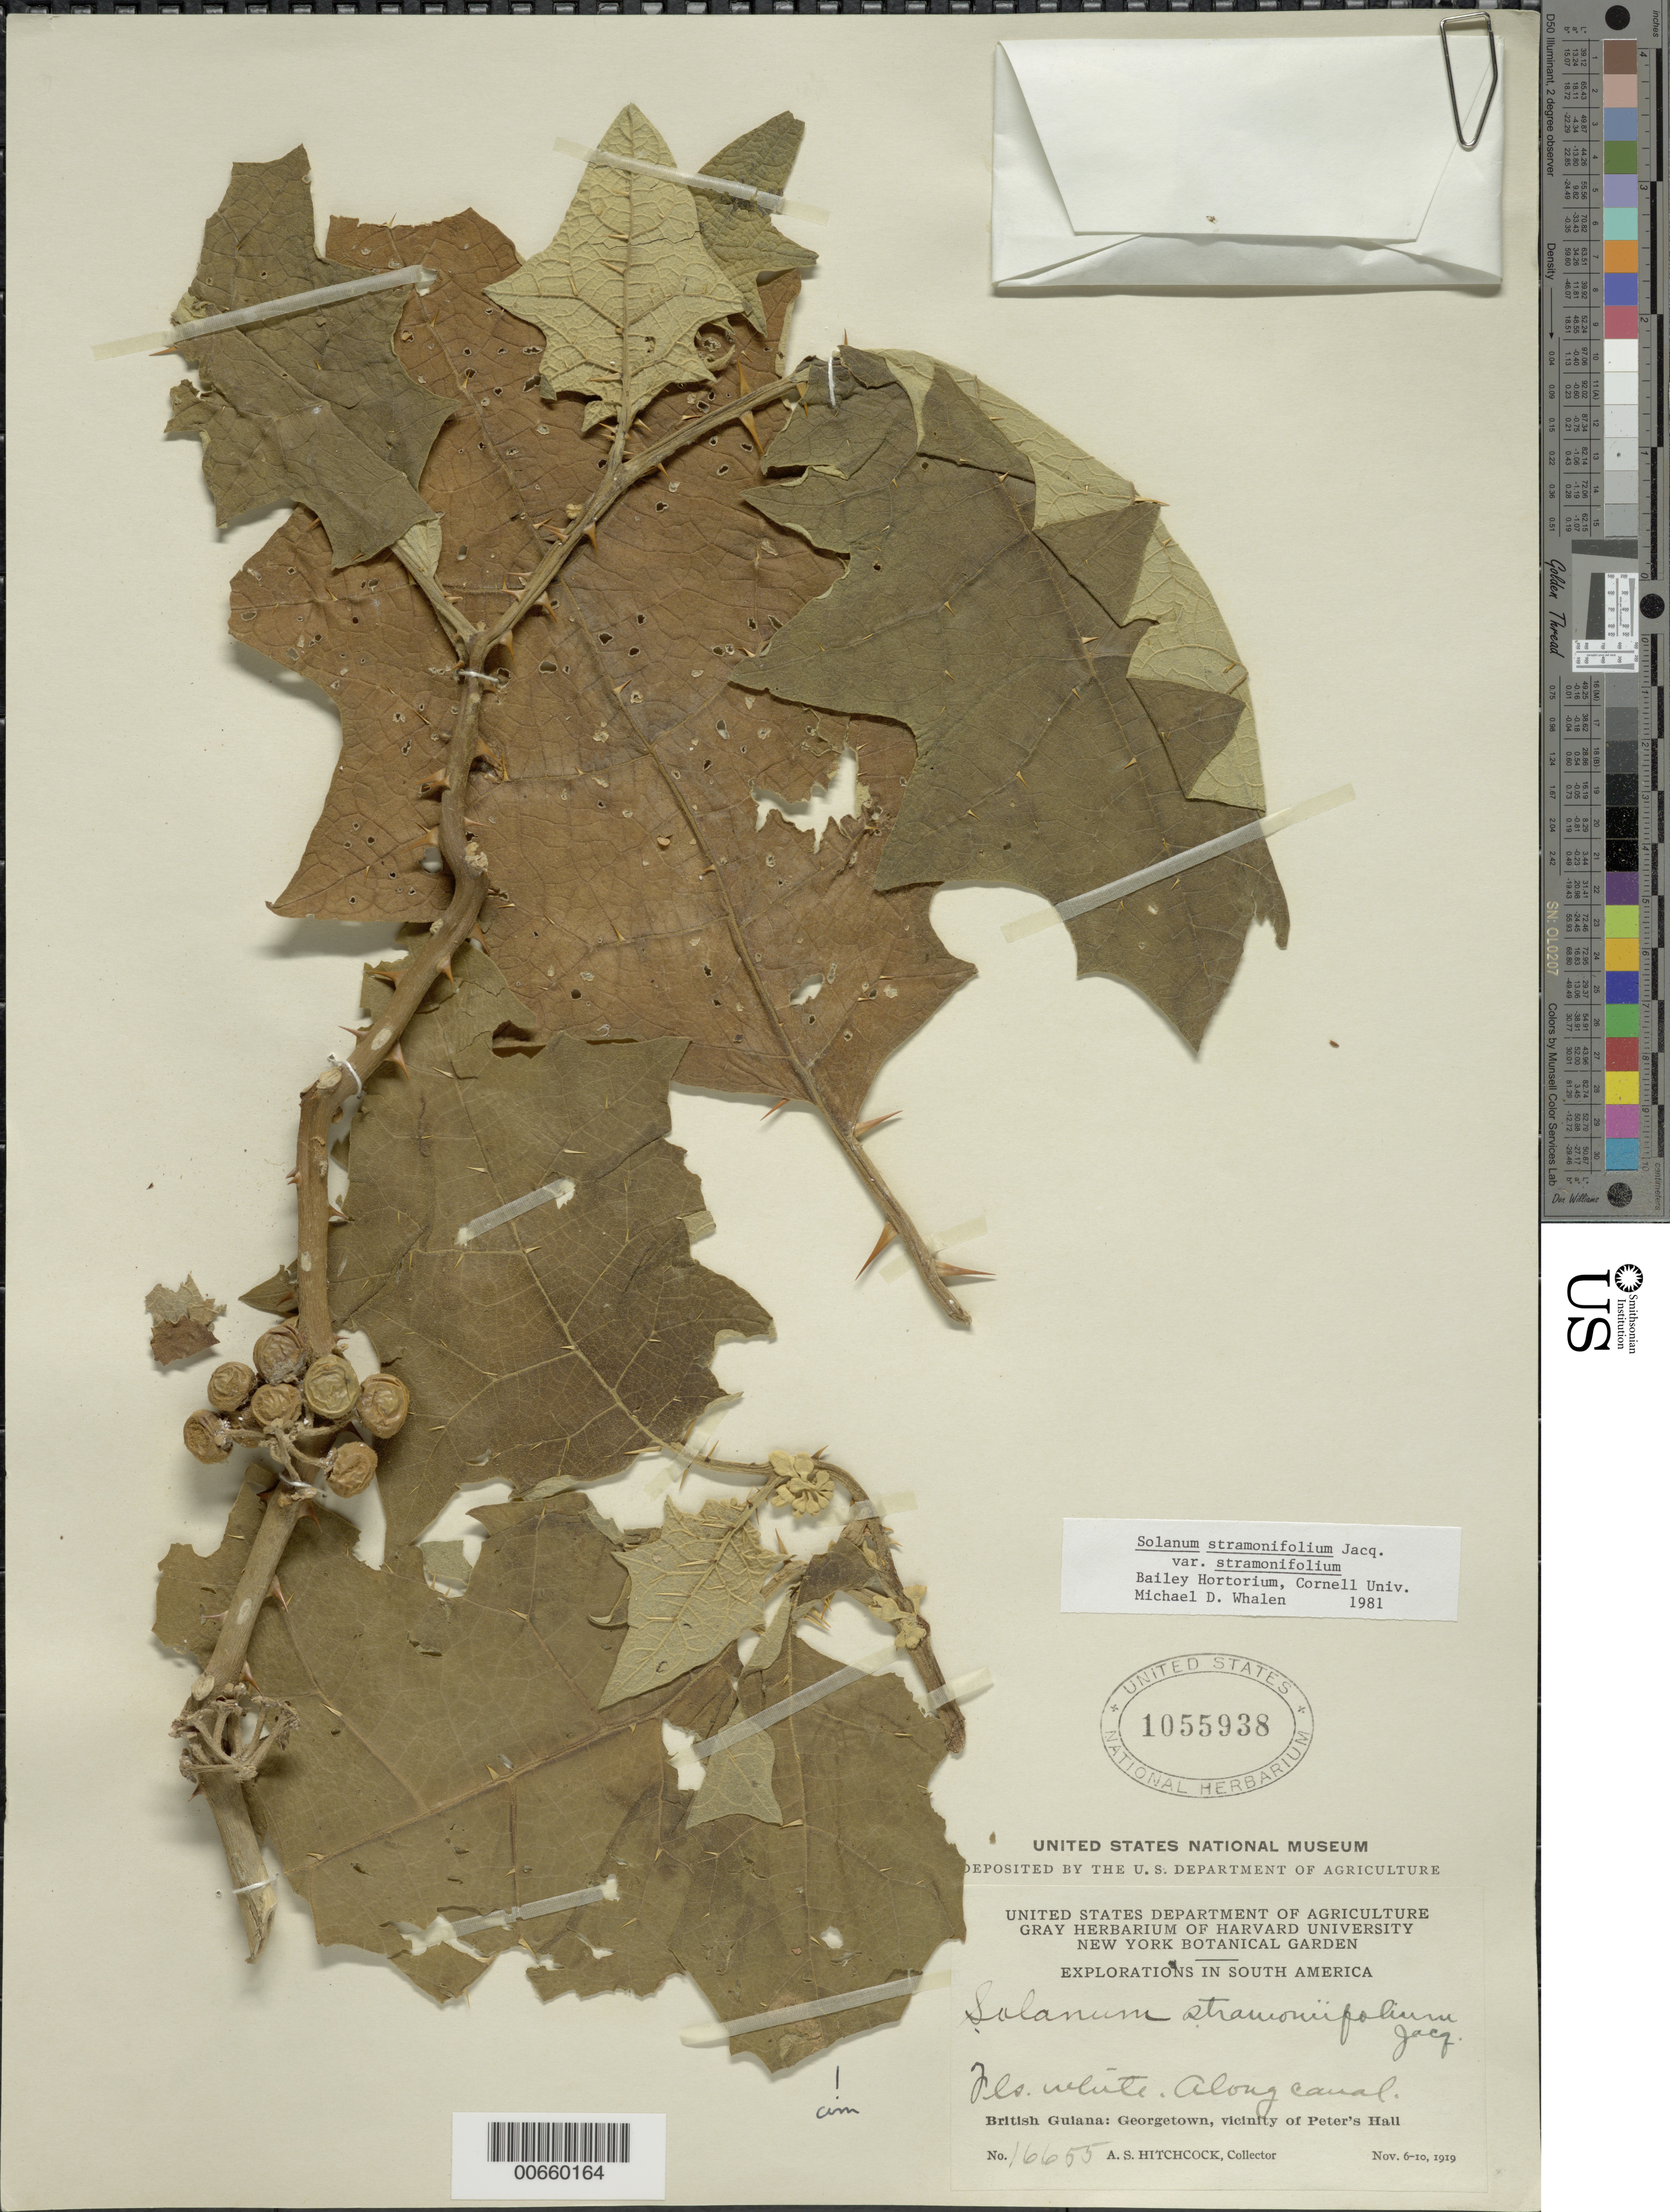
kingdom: Plantae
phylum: Tracheophyta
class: Magnoliopsida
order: Solanales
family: Solanaceae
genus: Solanum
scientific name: Solanum stramoniifolium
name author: Jacq.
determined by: Whalen, M. D.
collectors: A. S. Hitchcock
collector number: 16655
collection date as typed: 11 Nov 1919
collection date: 1919-11-11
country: Guyana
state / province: Demerara-Mahaica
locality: Georgetown, vic. of Peter's Hall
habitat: Along canal.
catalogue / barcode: US 1055938